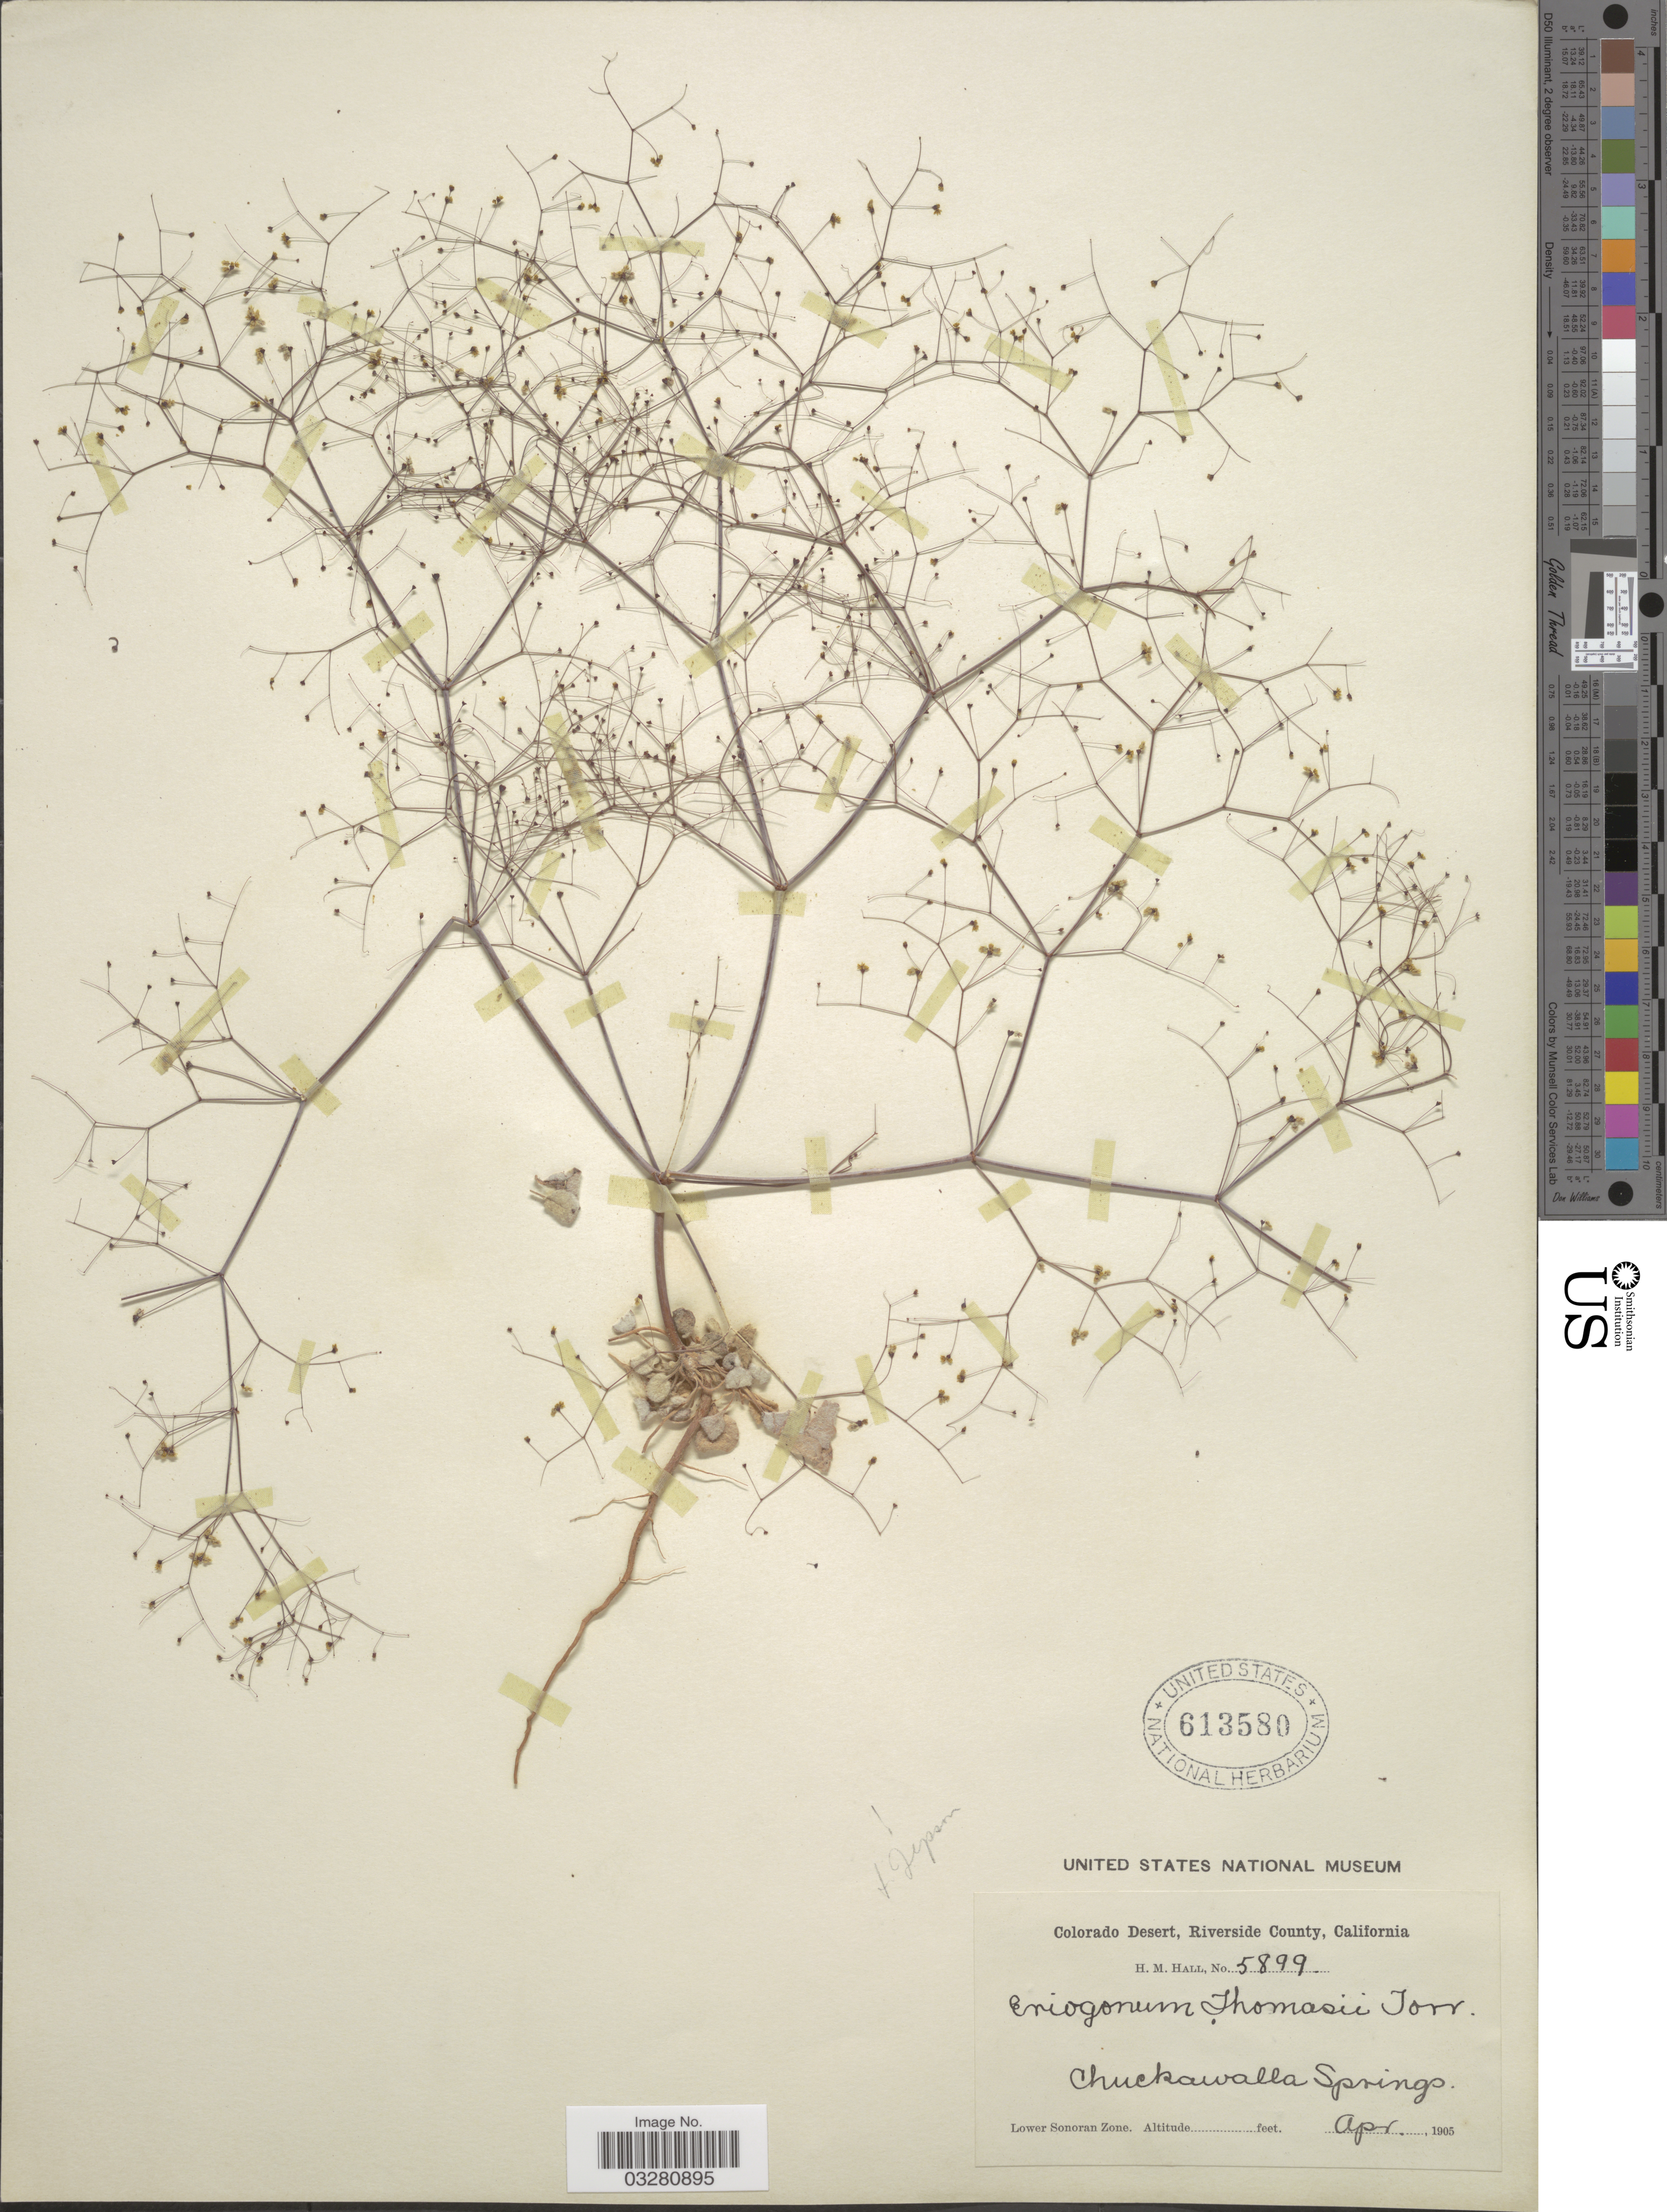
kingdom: Plantae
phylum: Tracheophyta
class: Magnoliopsida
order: Caryophyllales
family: Polygonaceae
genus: Eriogonum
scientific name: Eriogonum thomasii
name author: Torr.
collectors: H. M. Hall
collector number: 5899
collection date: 1905-04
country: United States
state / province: California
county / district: Riverside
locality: Colorado Desert, Riverside County. Chuckawalla Springs. Lower Sonoran Zone.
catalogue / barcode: US 613580